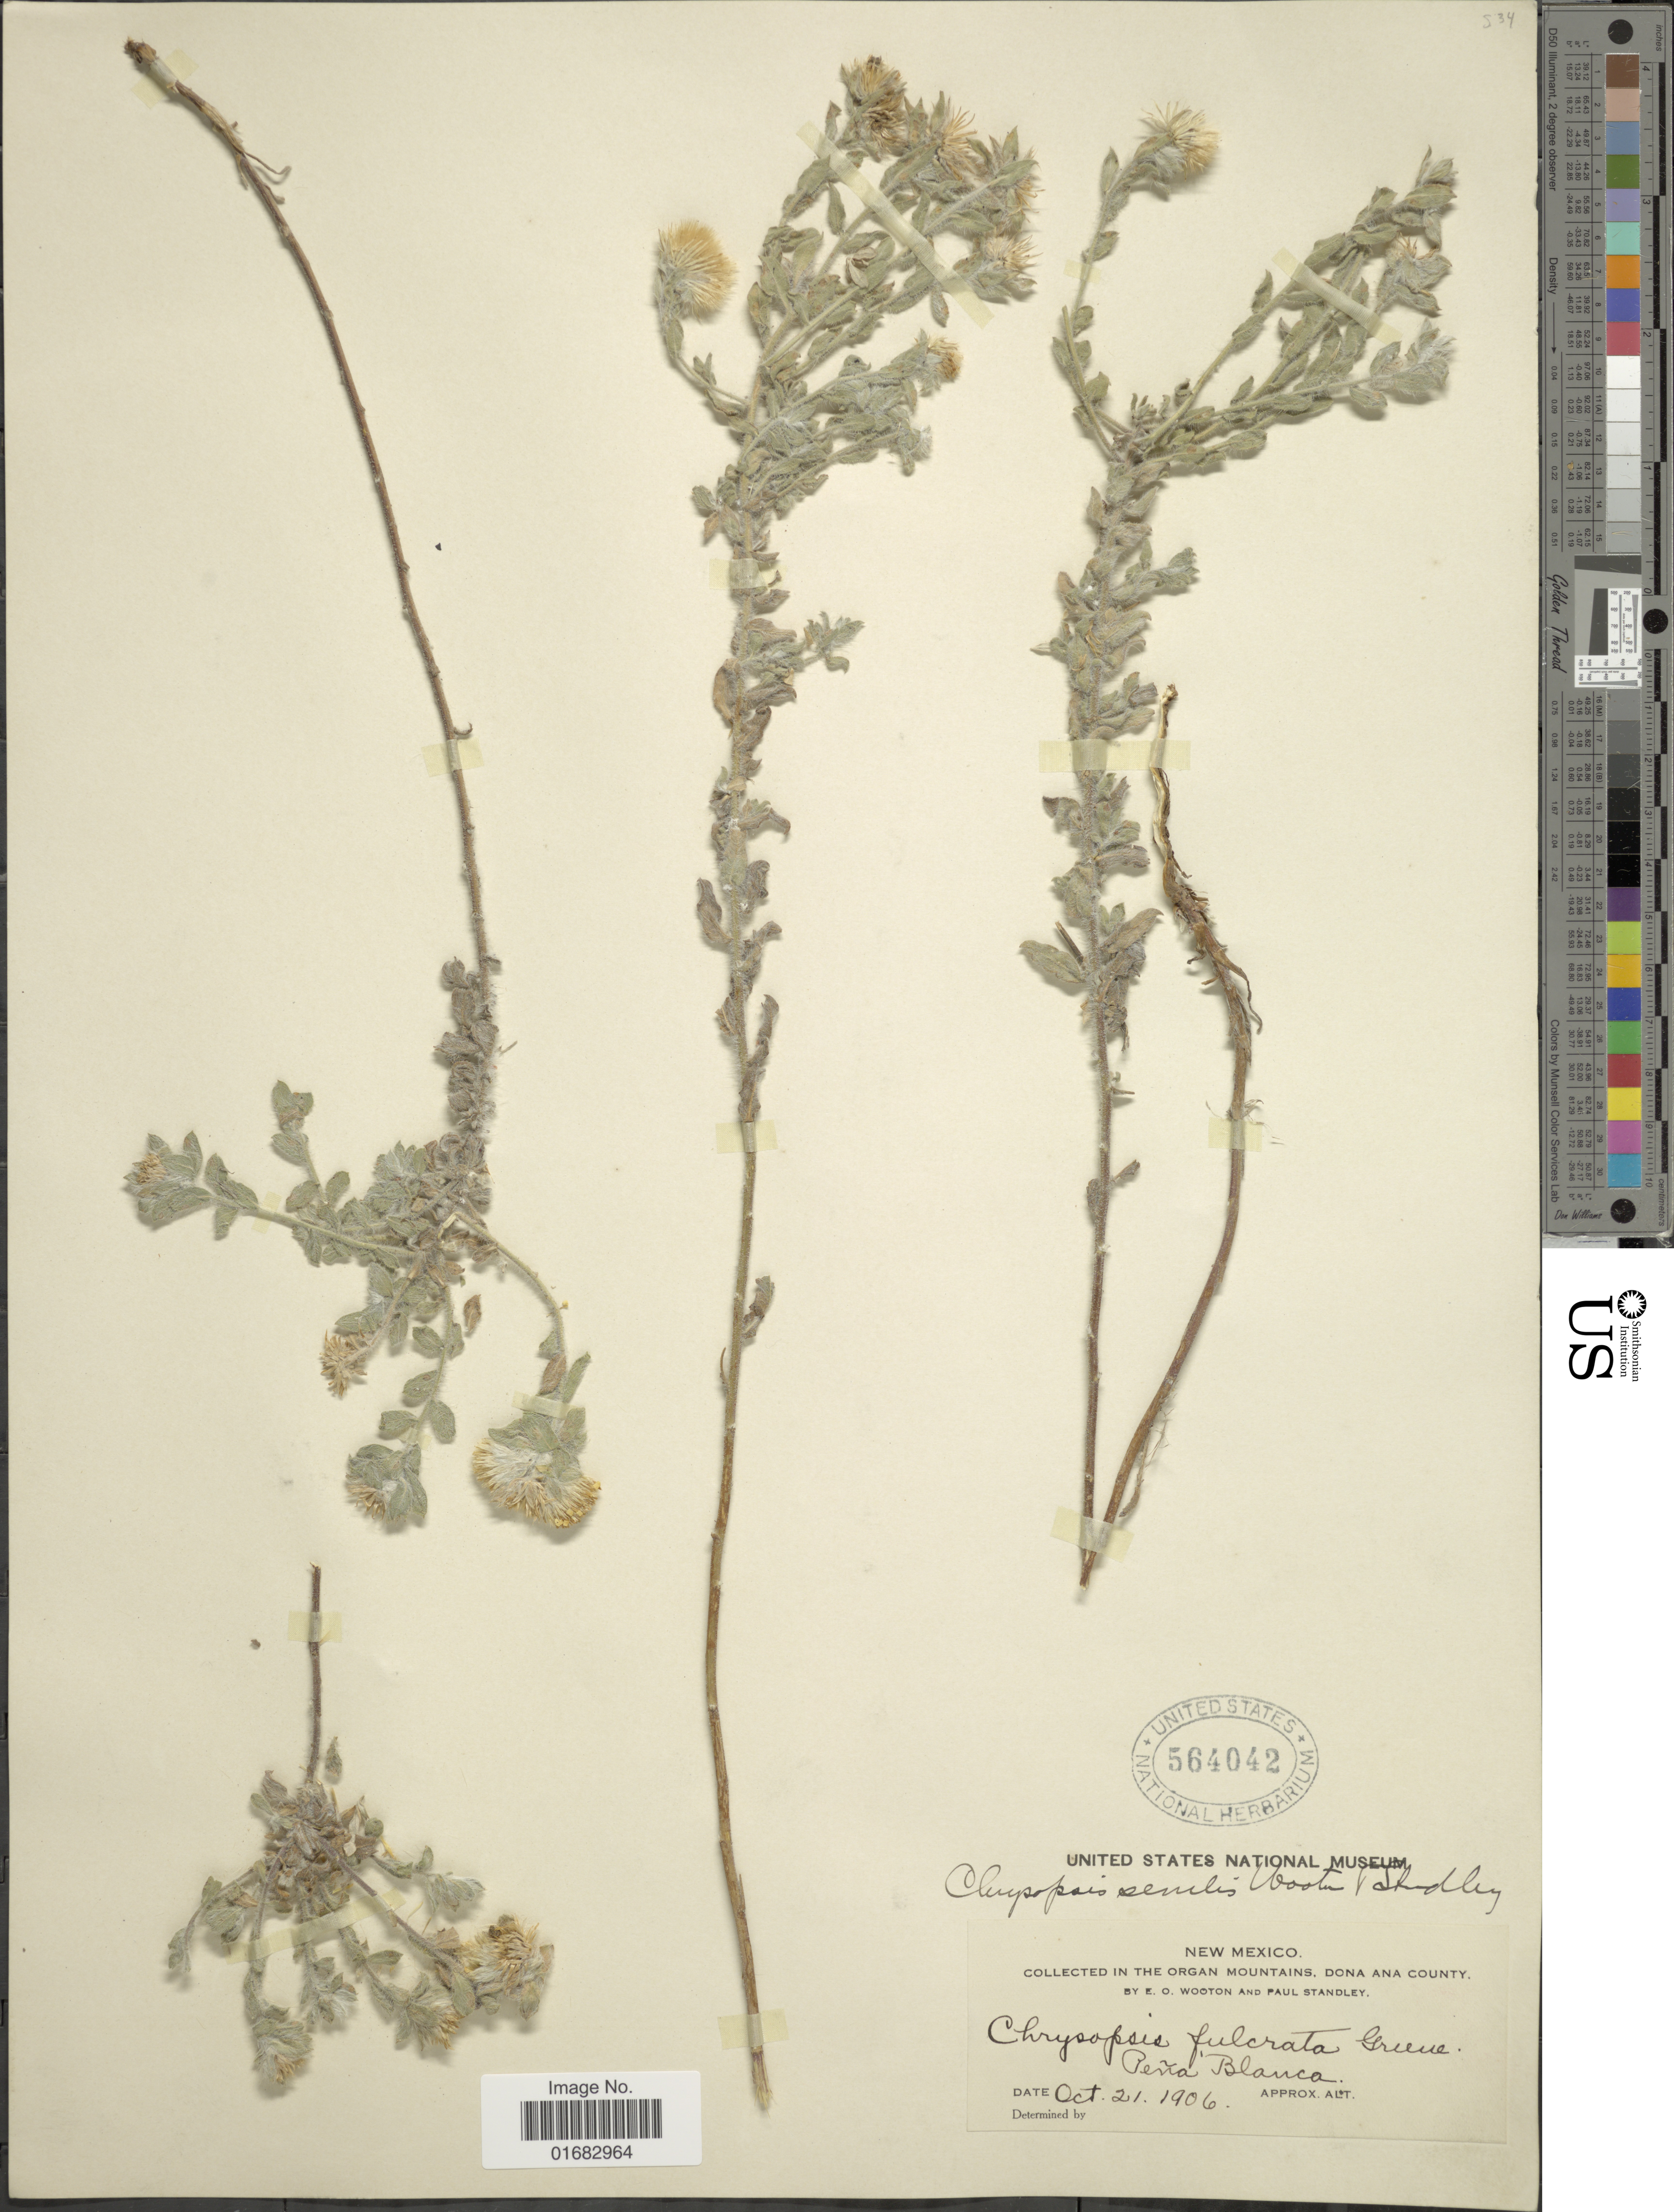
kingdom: Plantae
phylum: Tracheophyta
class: Magnoliopsida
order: Asterales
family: Asteraceae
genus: Heterotheca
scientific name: Heterotheca villosa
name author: (Pursh) Shinners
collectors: E. O. Wooton & P. C. Standley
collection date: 1906-10-21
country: United States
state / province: New Mexico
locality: In the Organ Mountains, Dona Ana County, Peña Blanca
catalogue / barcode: US 564042